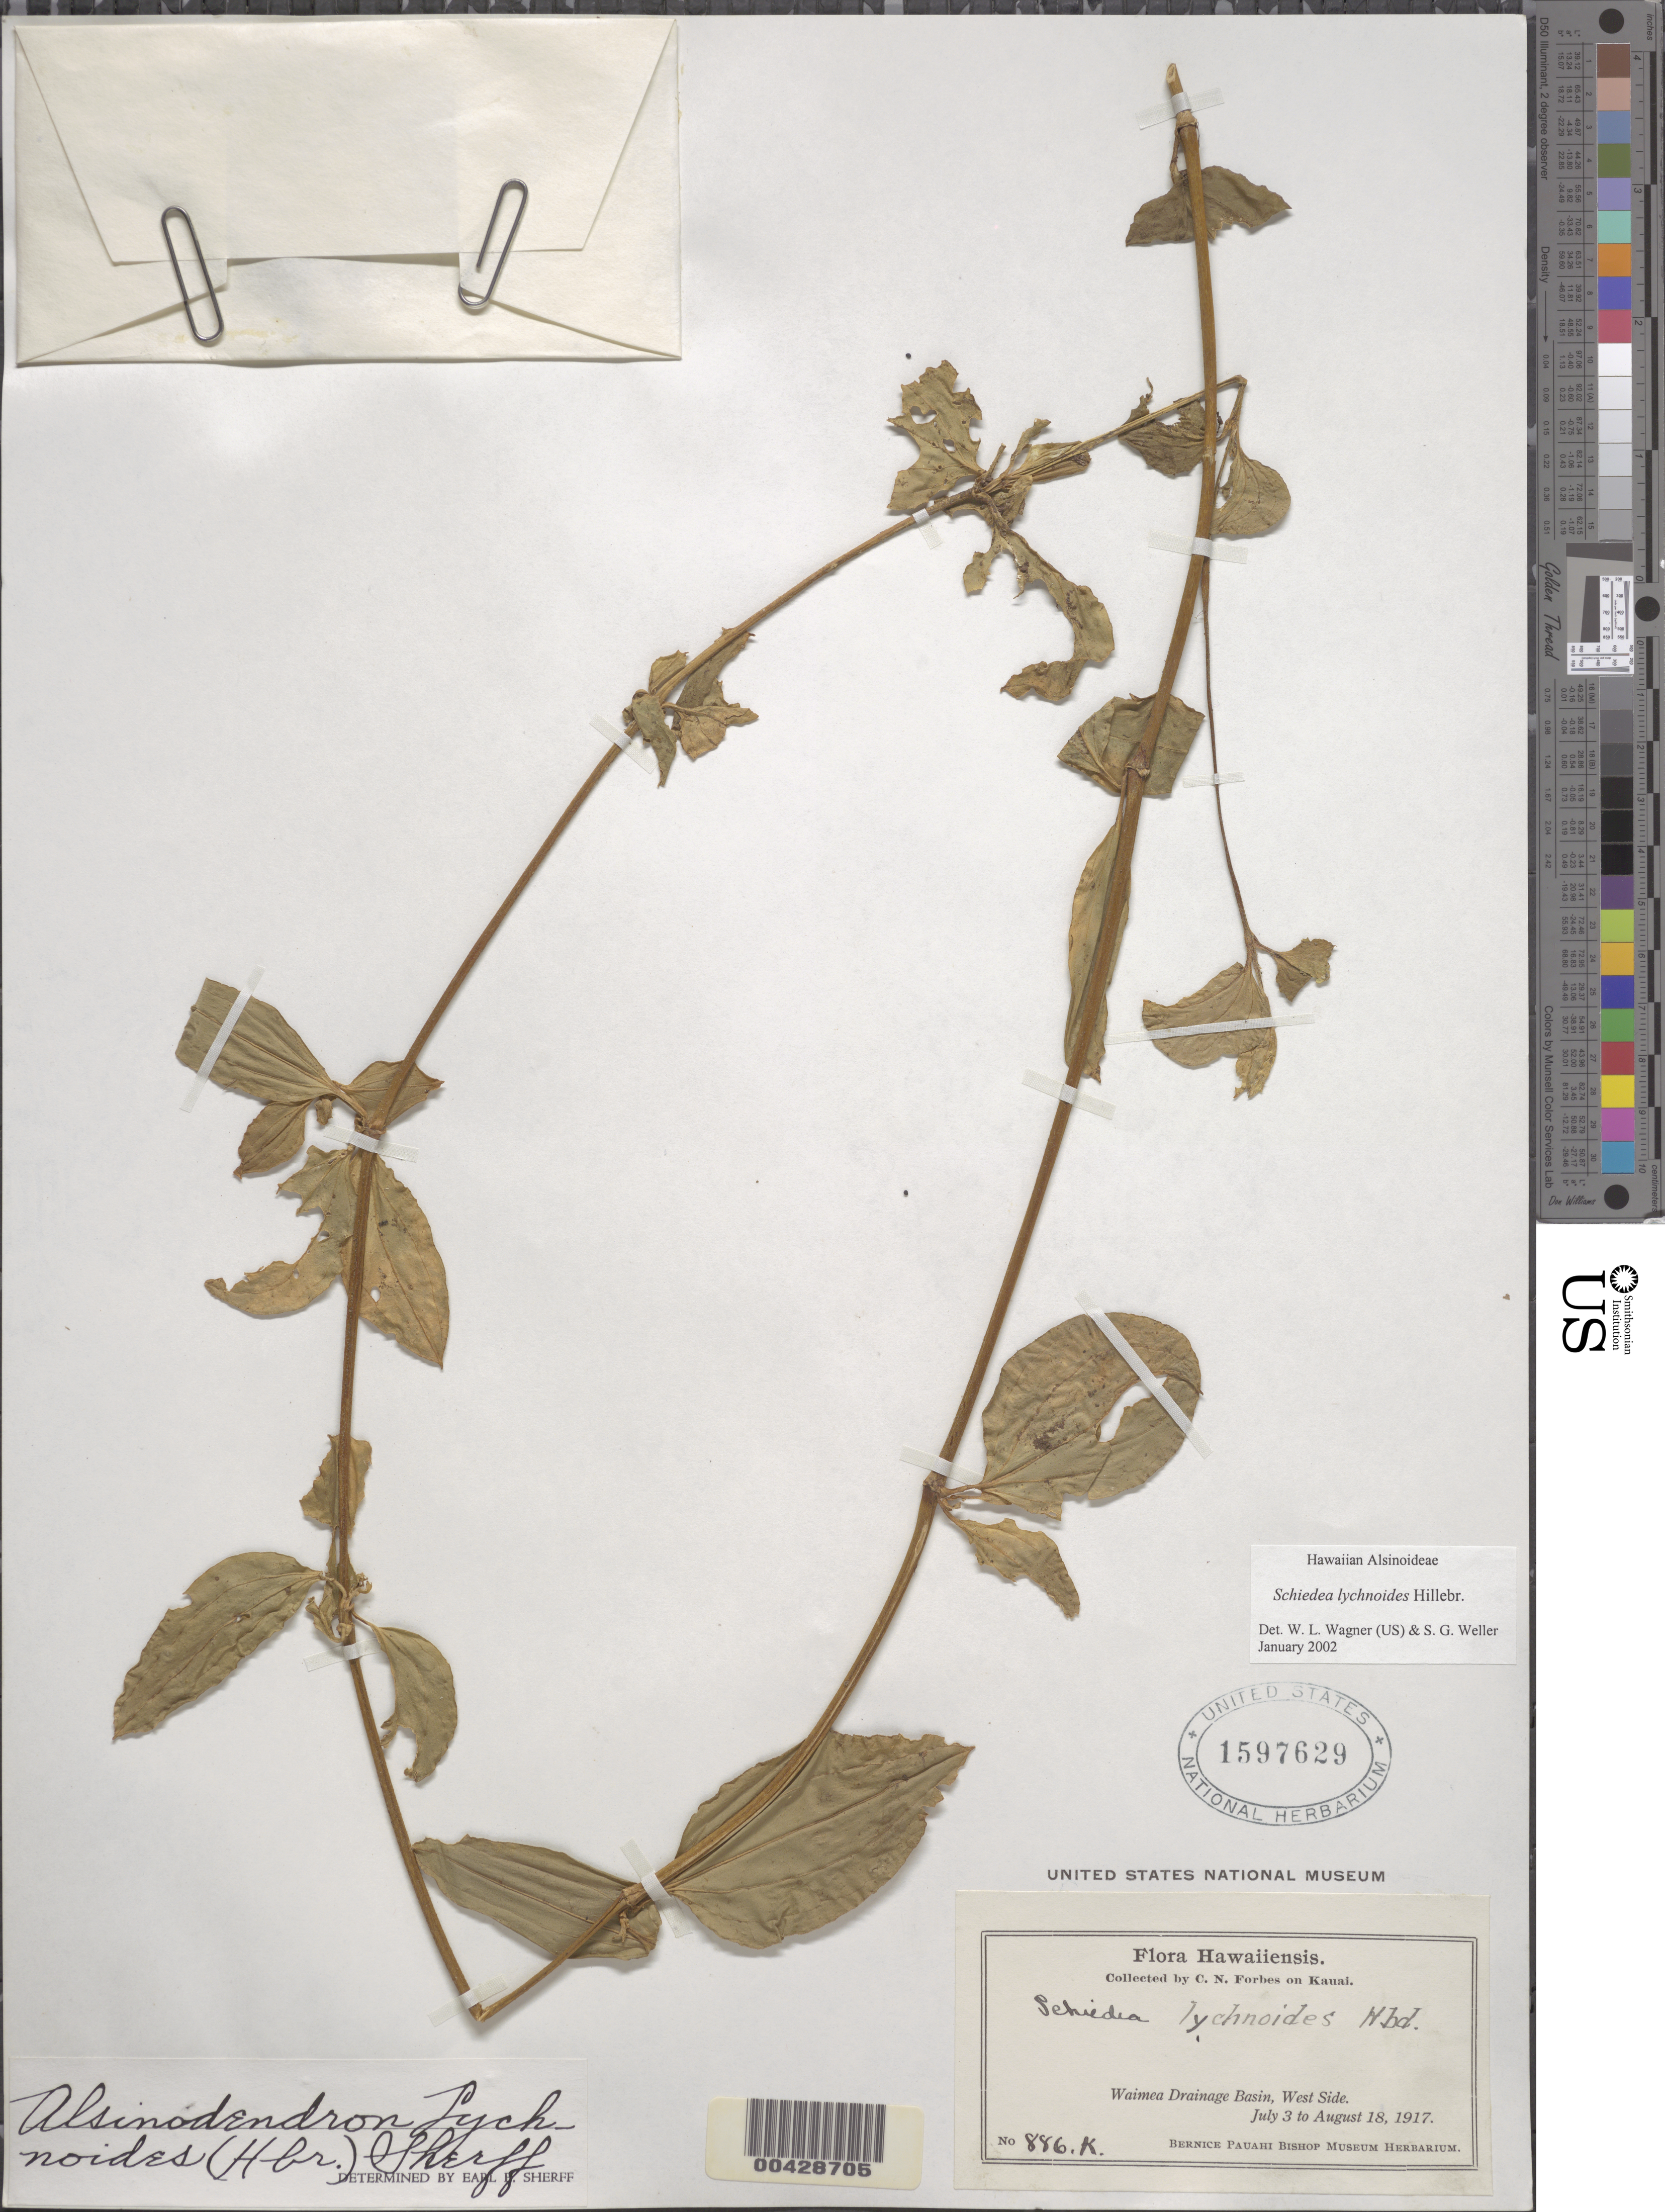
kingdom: Plantae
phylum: Tracheophyta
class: Magnoliopsida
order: Caryophyllales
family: Caryophyllaceae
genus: Schiedea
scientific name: Schiedea lychnoides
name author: Hillebr.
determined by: Wagner, W. L.; Weller, Stephen G.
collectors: C. N. Forbes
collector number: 886.K.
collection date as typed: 3 Jul 1917 to 18 Aug 1917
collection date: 1917-07-03/1917-08-18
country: United States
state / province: Hawaii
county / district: Kauai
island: Kaua'i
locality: Waimea Drainage Basin, West Side.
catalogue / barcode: US 1597629